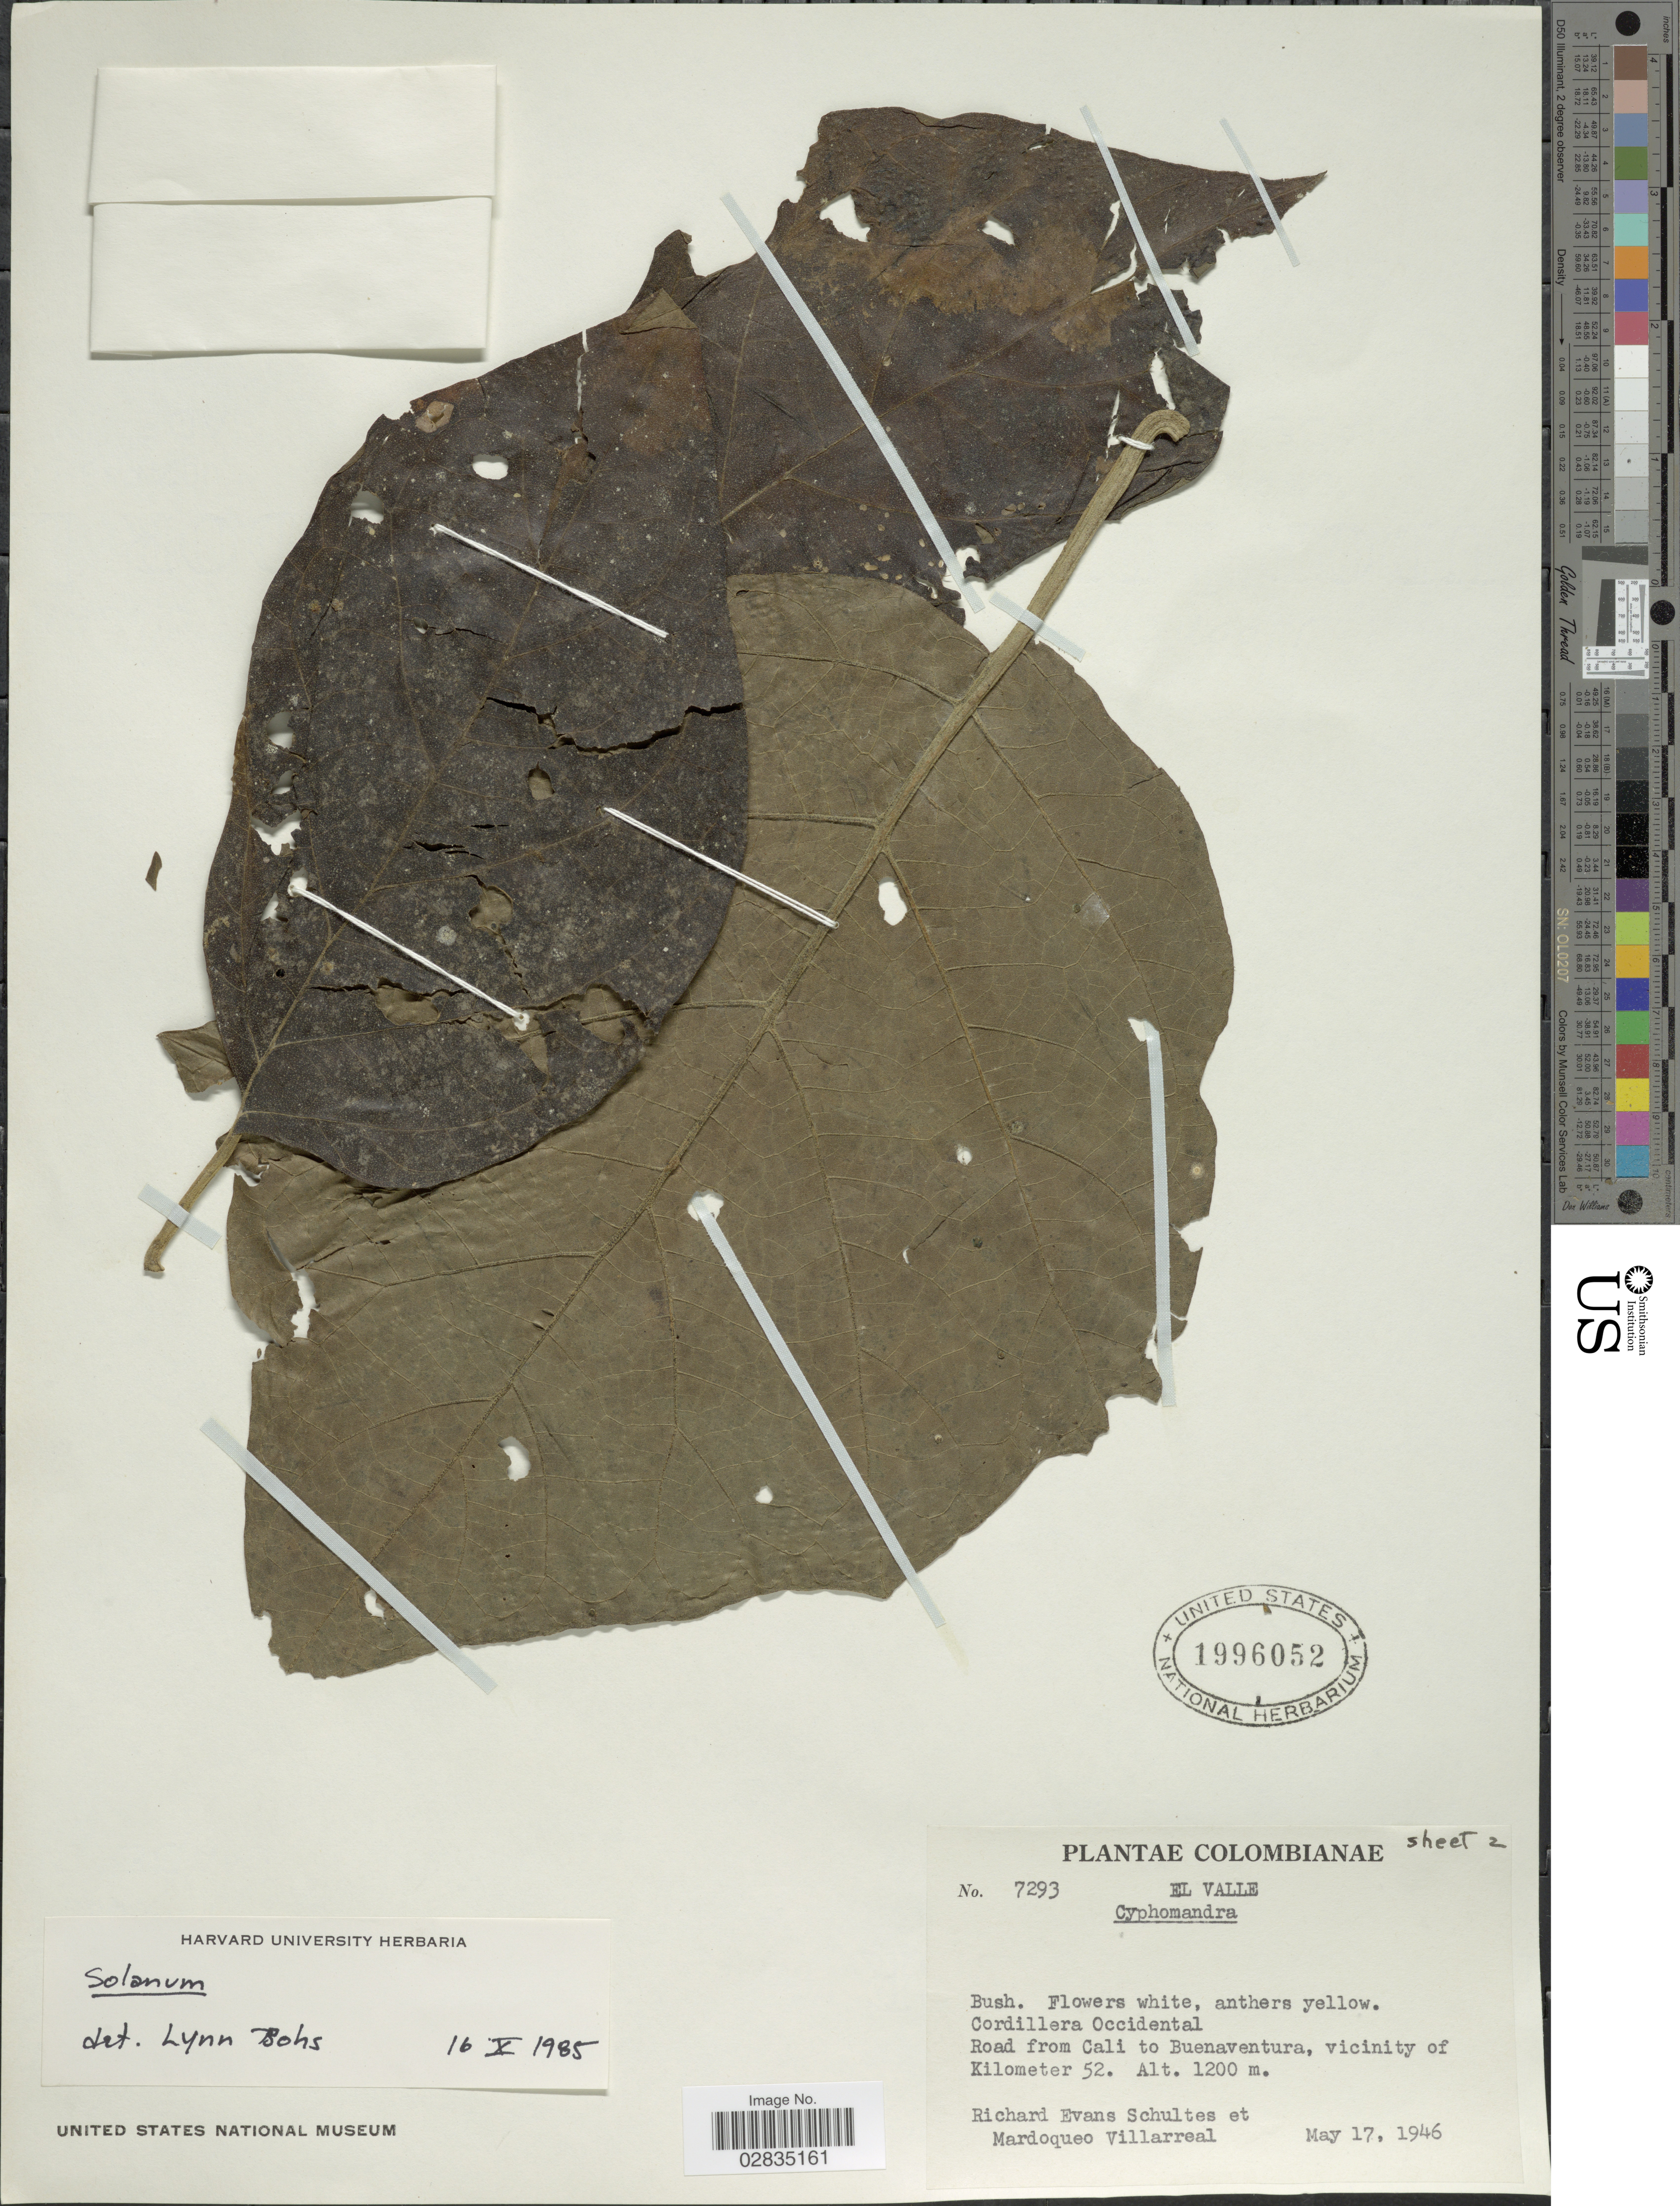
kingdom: Plantae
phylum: Tracheophyta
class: Magnoliopsida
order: Solanales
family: Solanaceae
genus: Solanum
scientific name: Solanum sp.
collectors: R. E. Schultes & M. Villarreal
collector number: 7293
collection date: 1946-05-17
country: Colombia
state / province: Valle del Cauca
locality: El Valle, Cordillera Occidental, Road from Cali to Buenaventura, vicinity of Kilometer 52.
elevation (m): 1200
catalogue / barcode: US 1996052